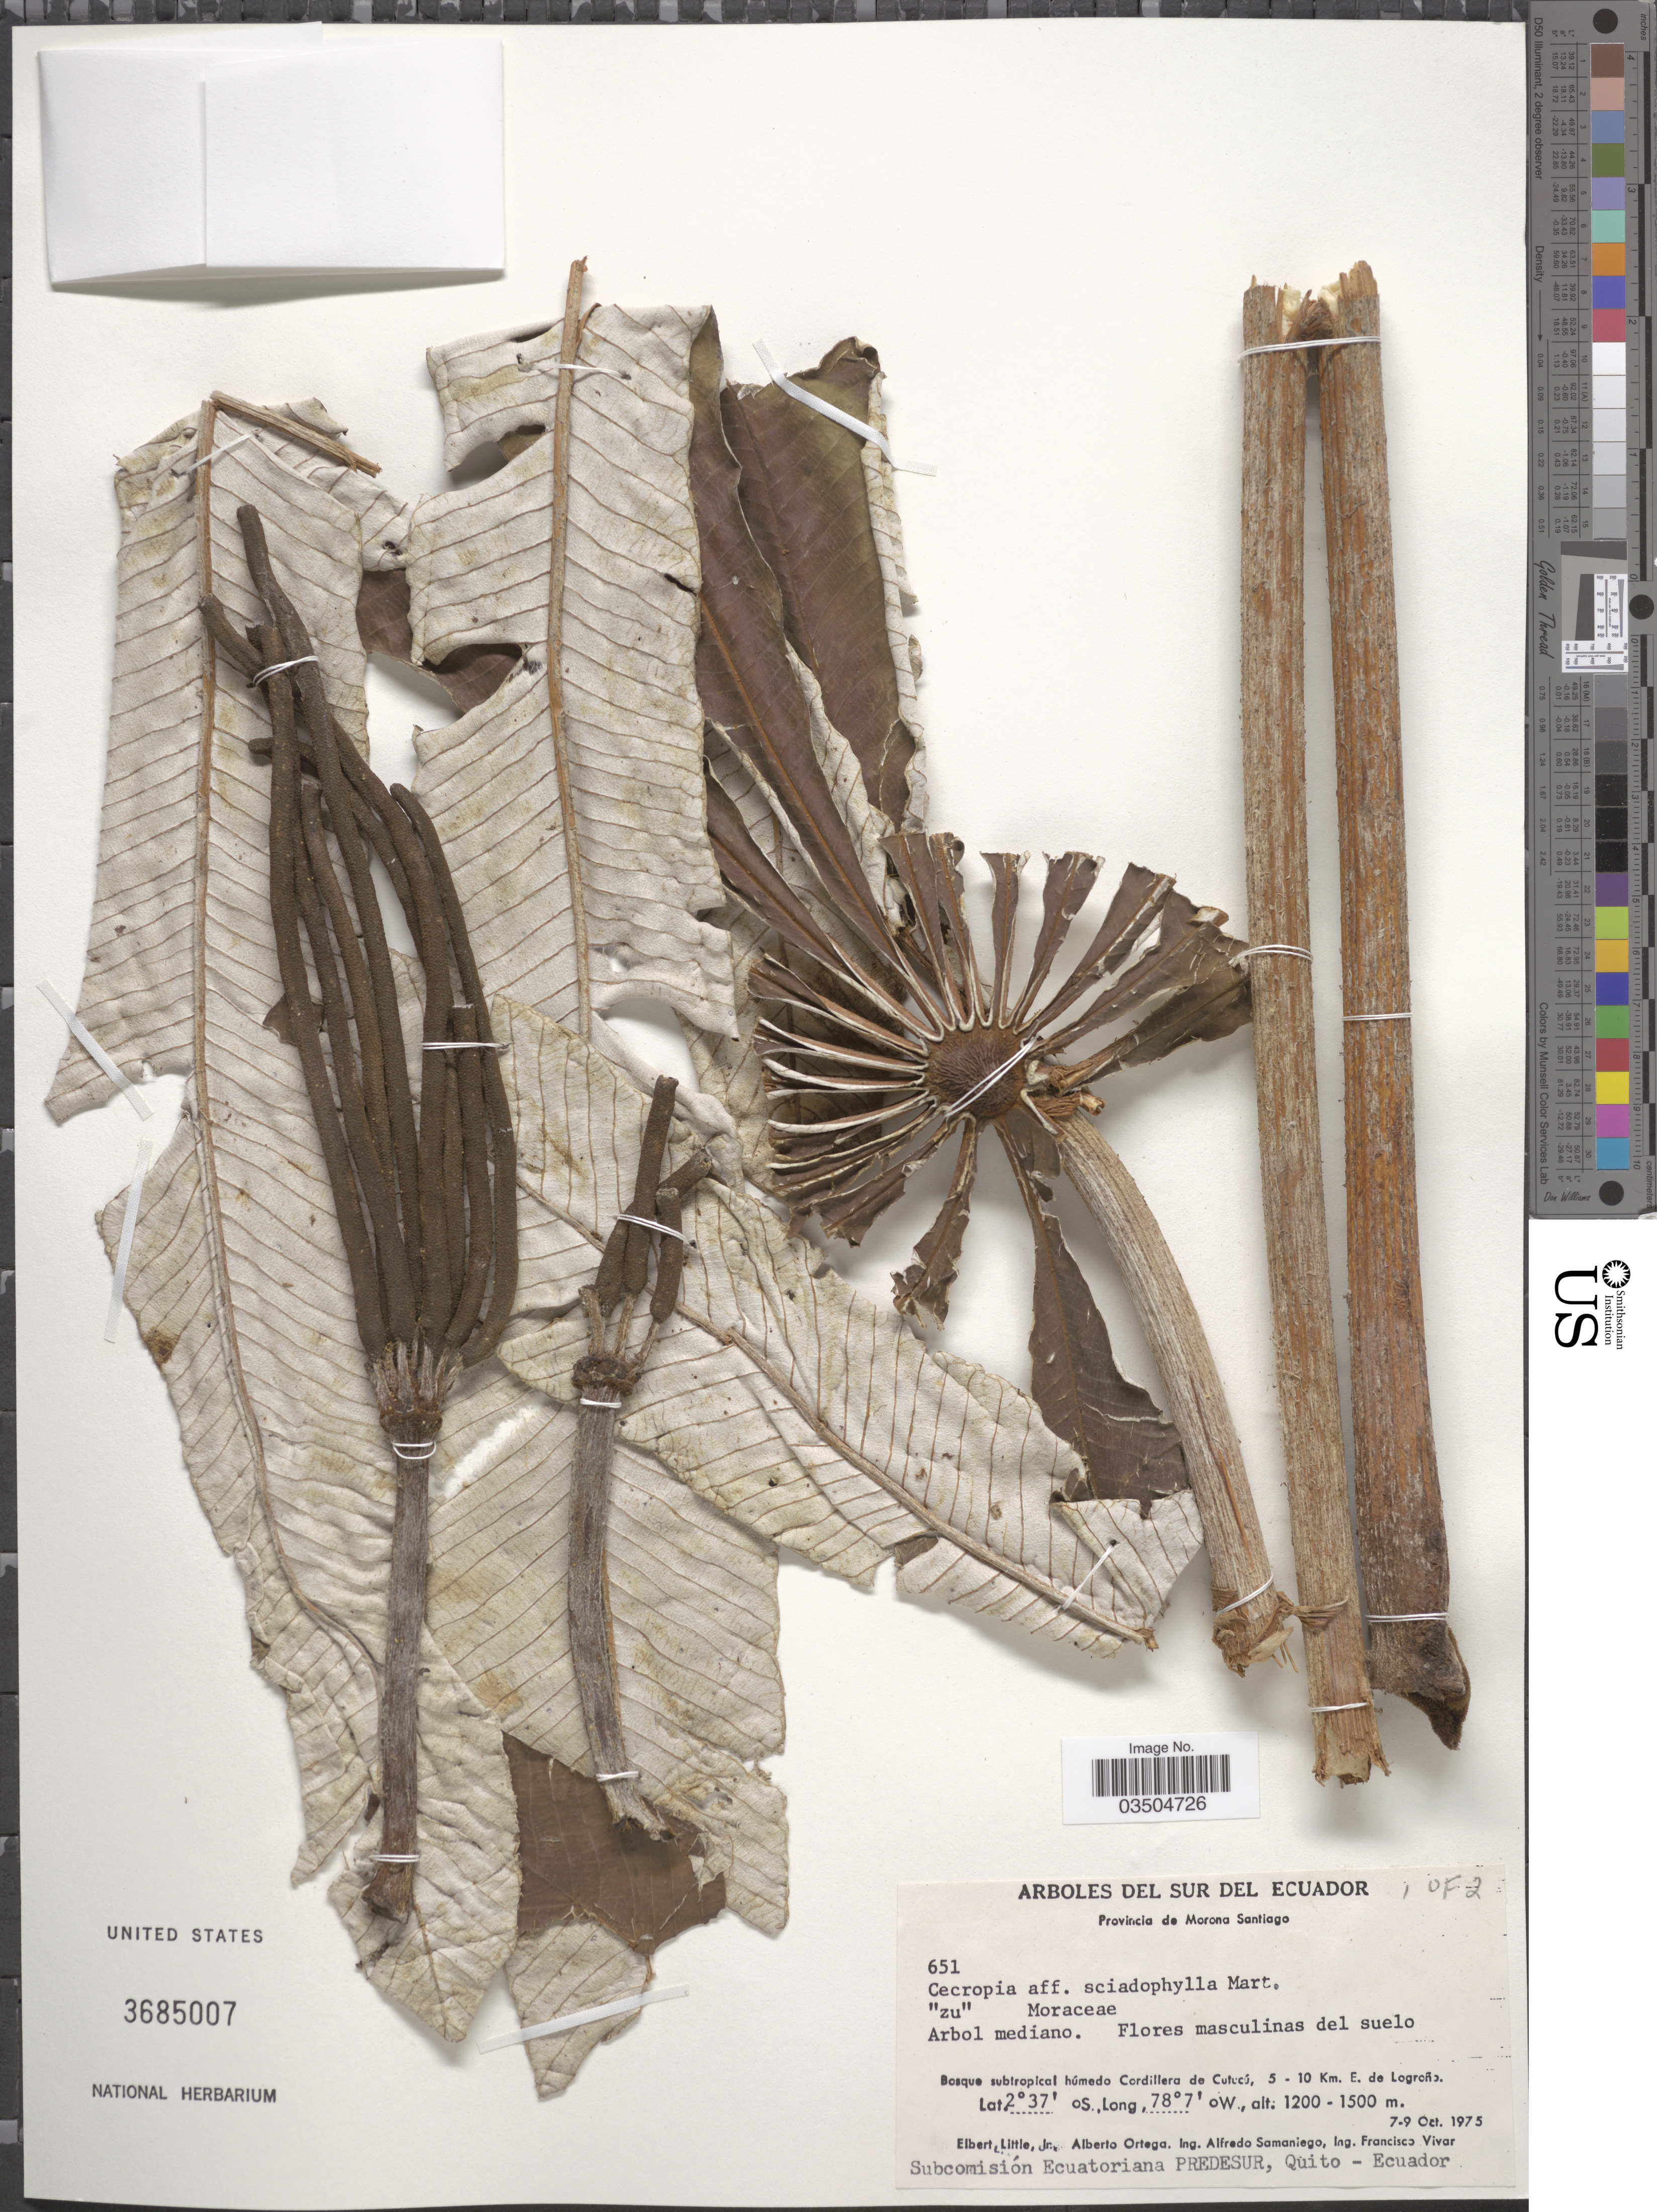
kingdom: Plantae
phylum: Tracheophyta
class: Magnoliopsida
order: Rosales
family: Urticaceae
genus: Cecropia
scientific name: Cecropia sp.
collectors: E. L. Little, A. T. Ortega U., A. V. Samaniego & I. Vivar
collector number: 651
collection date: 1975-10-07/1975-10-09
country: Ecuador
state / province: Morona-Santiago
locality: Del Sur Del Ecuador. Provincia de Morona Santiago. Bosque subtropical húmedo Cordillera de Cotucú, 5-10 Km. E. de Logroño.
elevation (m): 1200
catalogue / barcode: US 3685007